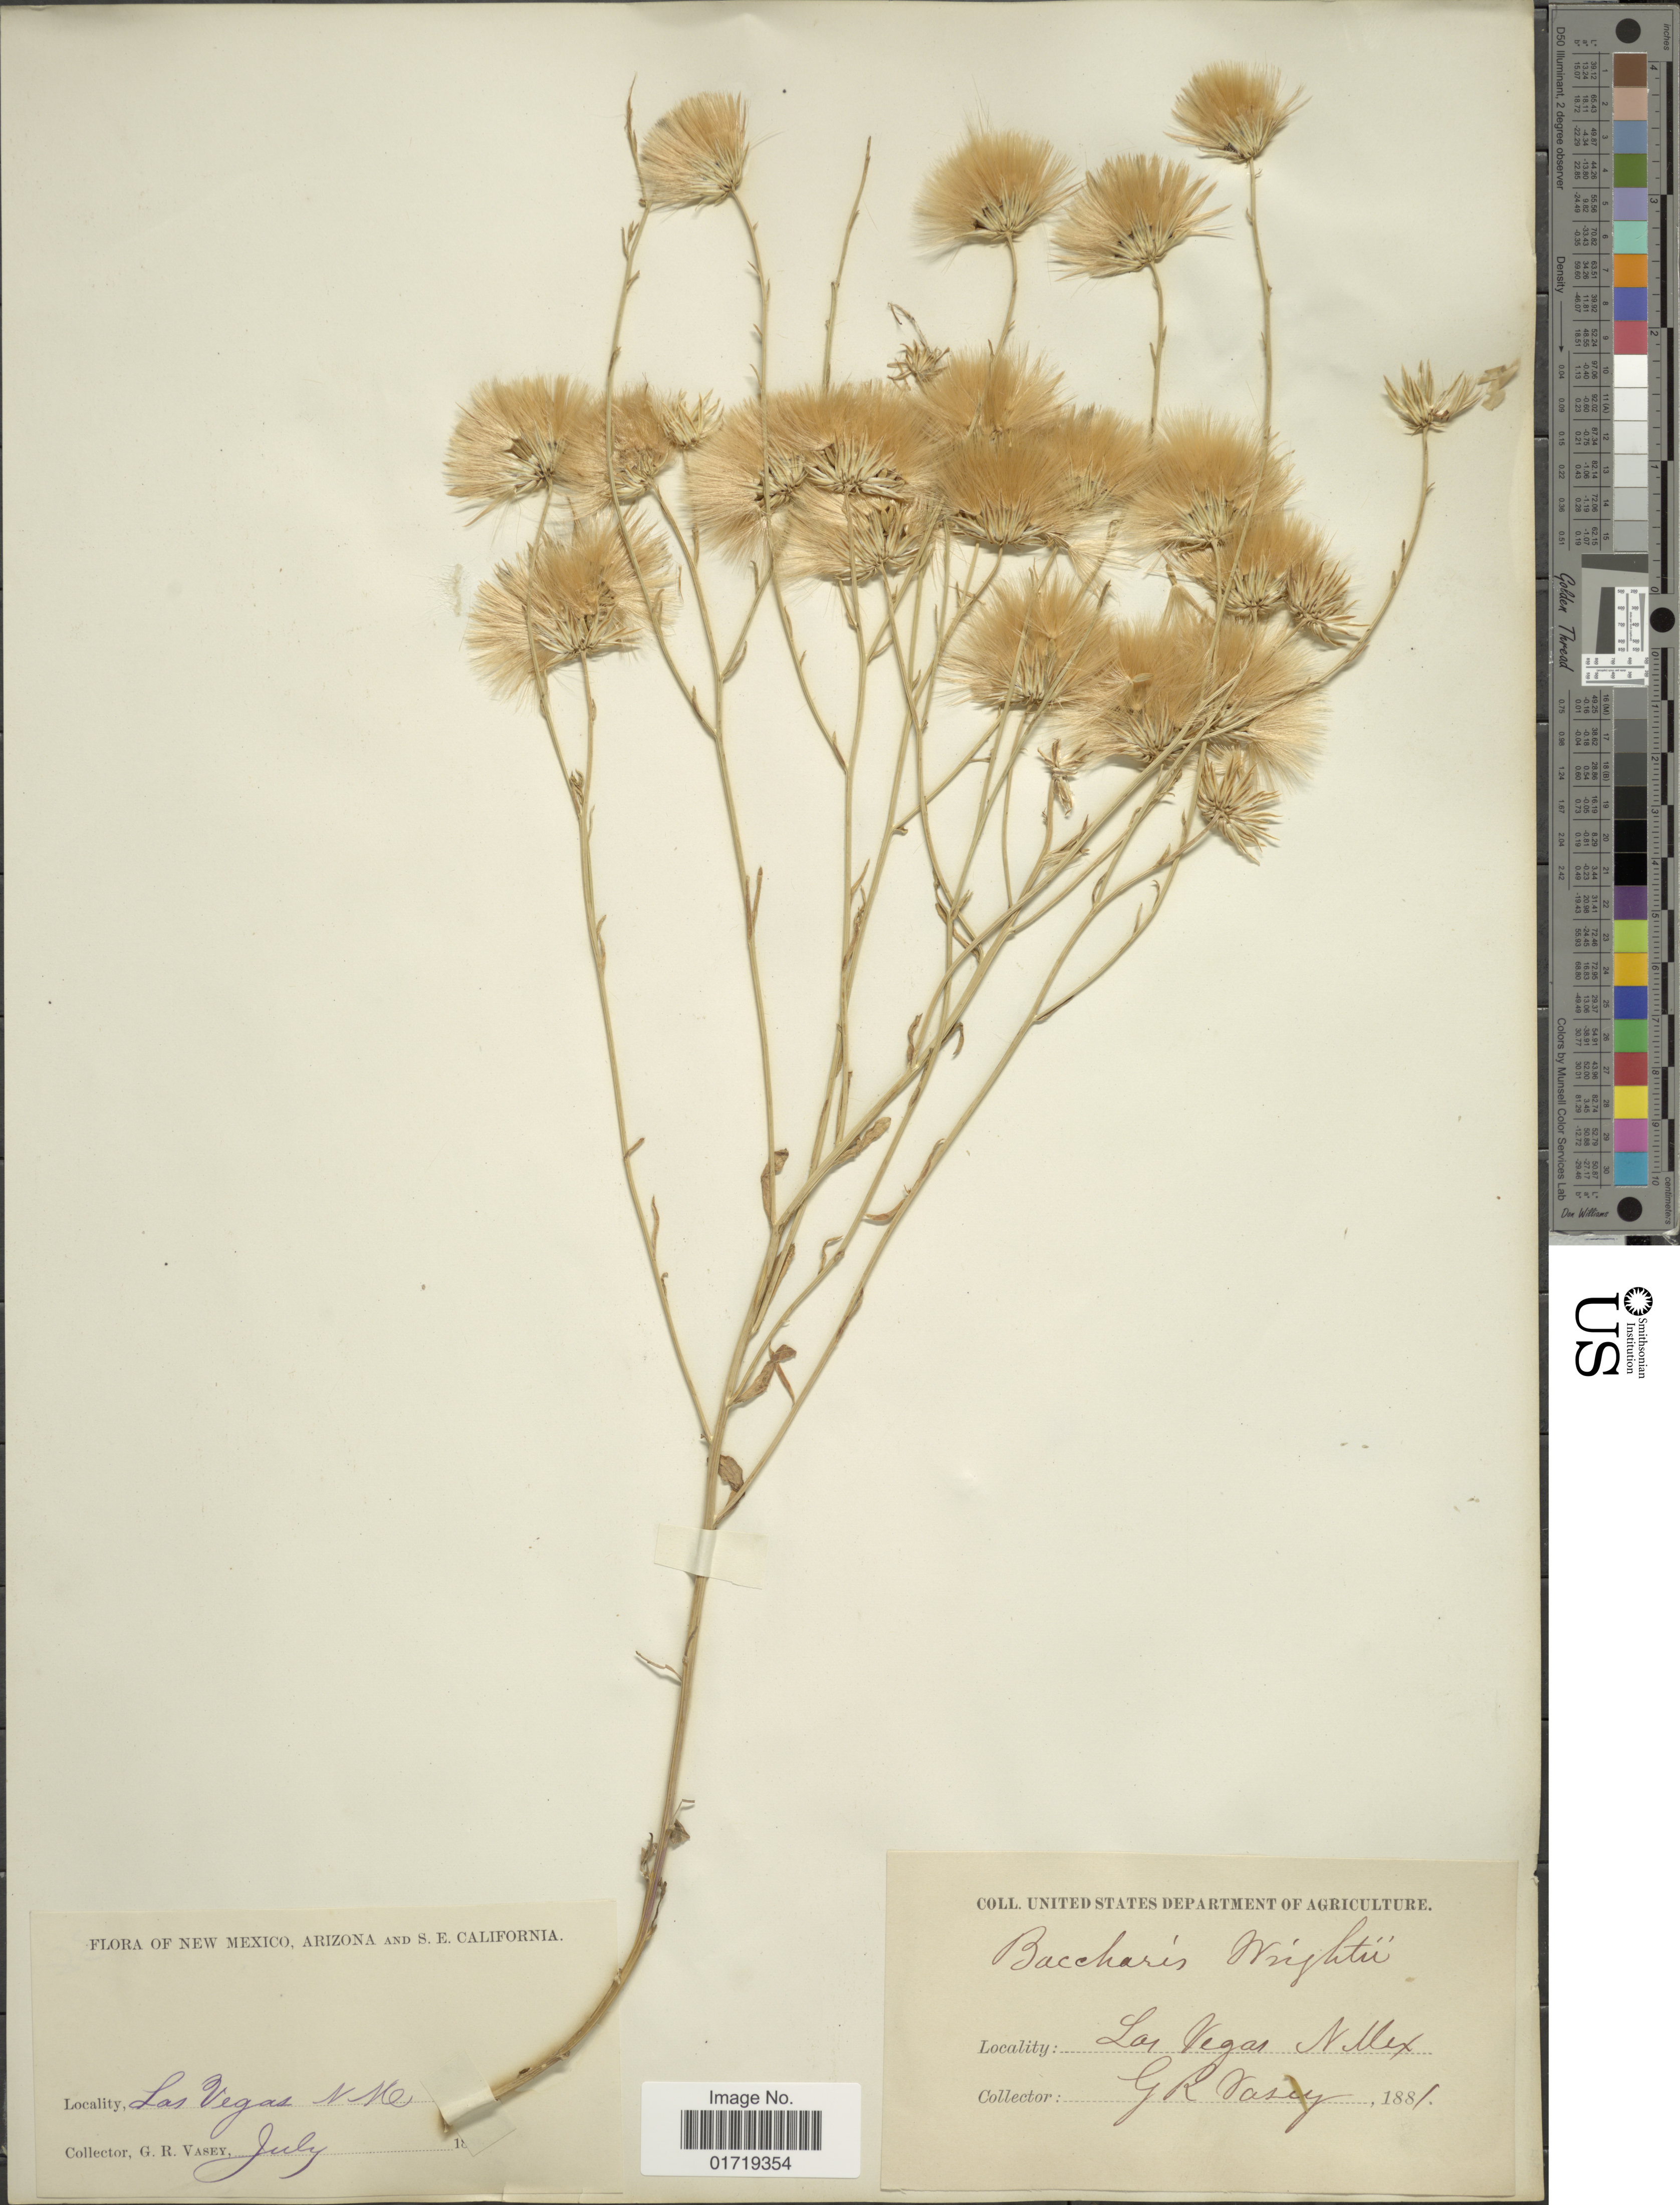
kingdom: Plantae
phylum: Tracheophyta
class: Magnoliopsida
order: Asterales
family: Asteraceae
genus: Baccharis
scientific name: Baccharis wrightii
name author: A. Gray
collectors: G. R. Vasey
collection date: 1881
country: United States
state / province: New Mexico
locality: Las Vegas